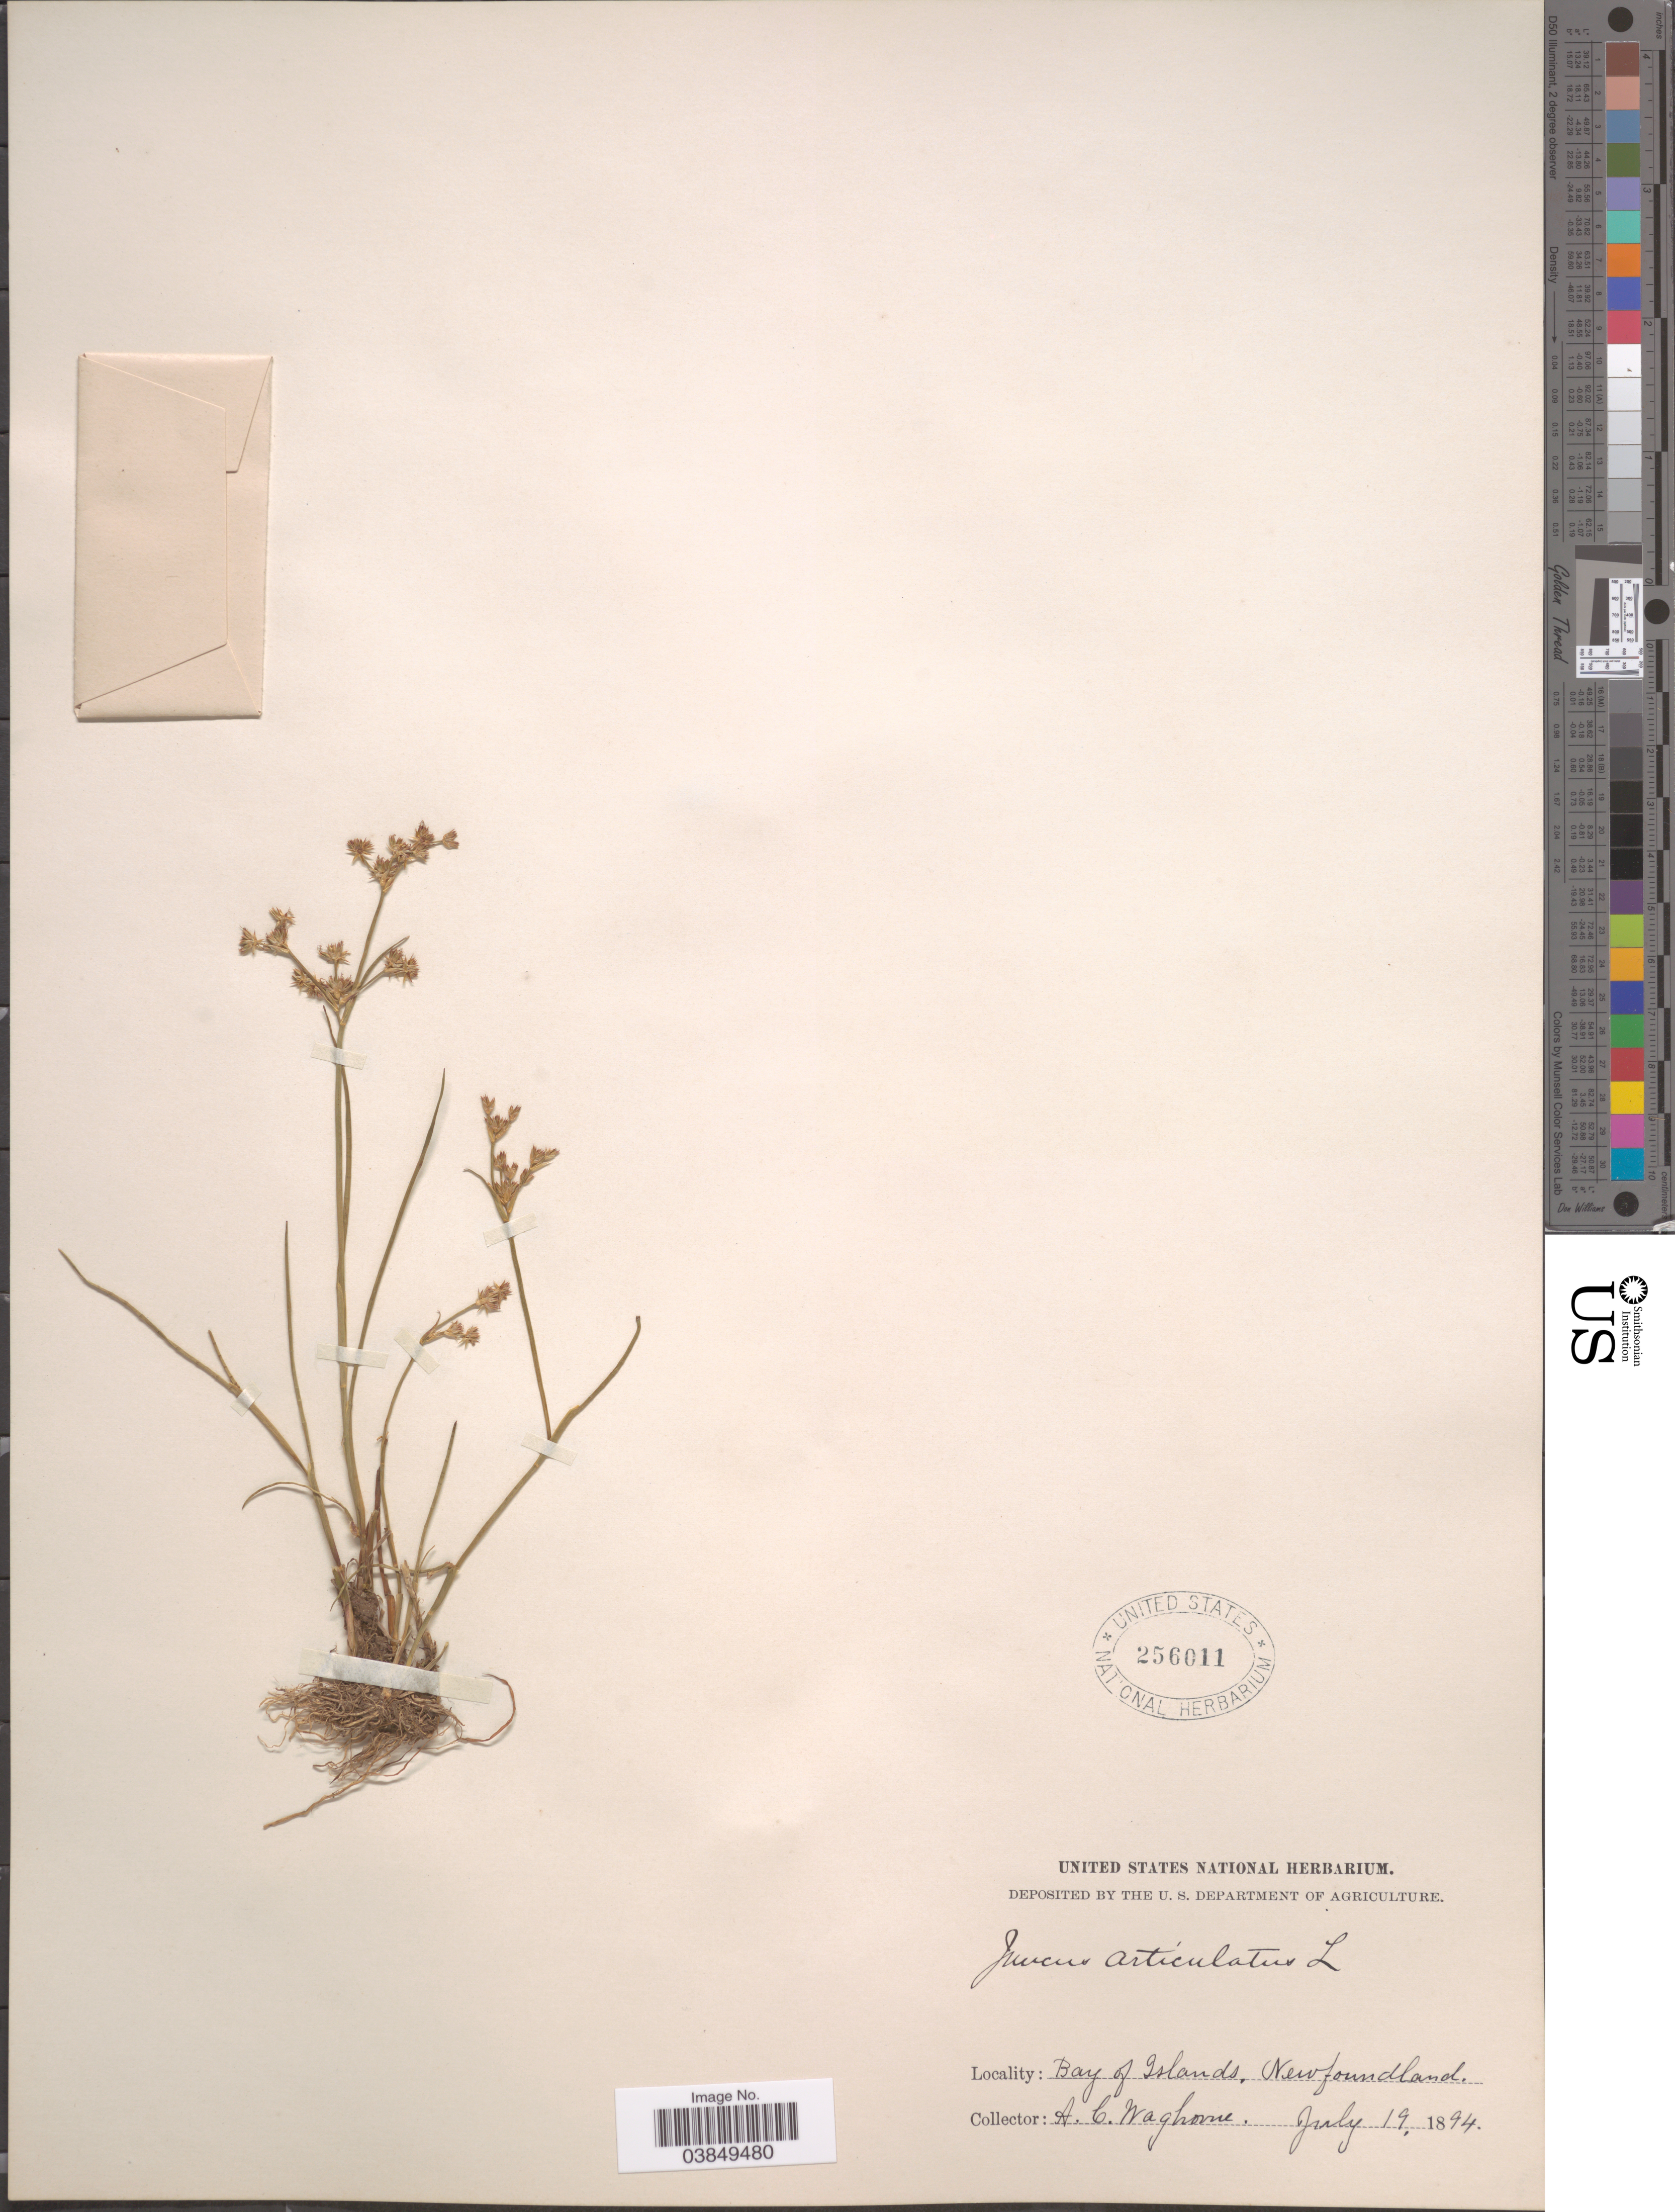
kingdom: Plantae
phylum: Tracheophyta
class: Liliopsida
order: Poales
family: Juncaceae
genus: Juncus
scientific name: Juncus articulatus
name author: L.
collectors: A. Waghorne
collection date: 1894-07-19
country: Canada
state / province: Newfoundland and Labrador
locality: Bay of Islands.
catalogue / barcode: US 256011